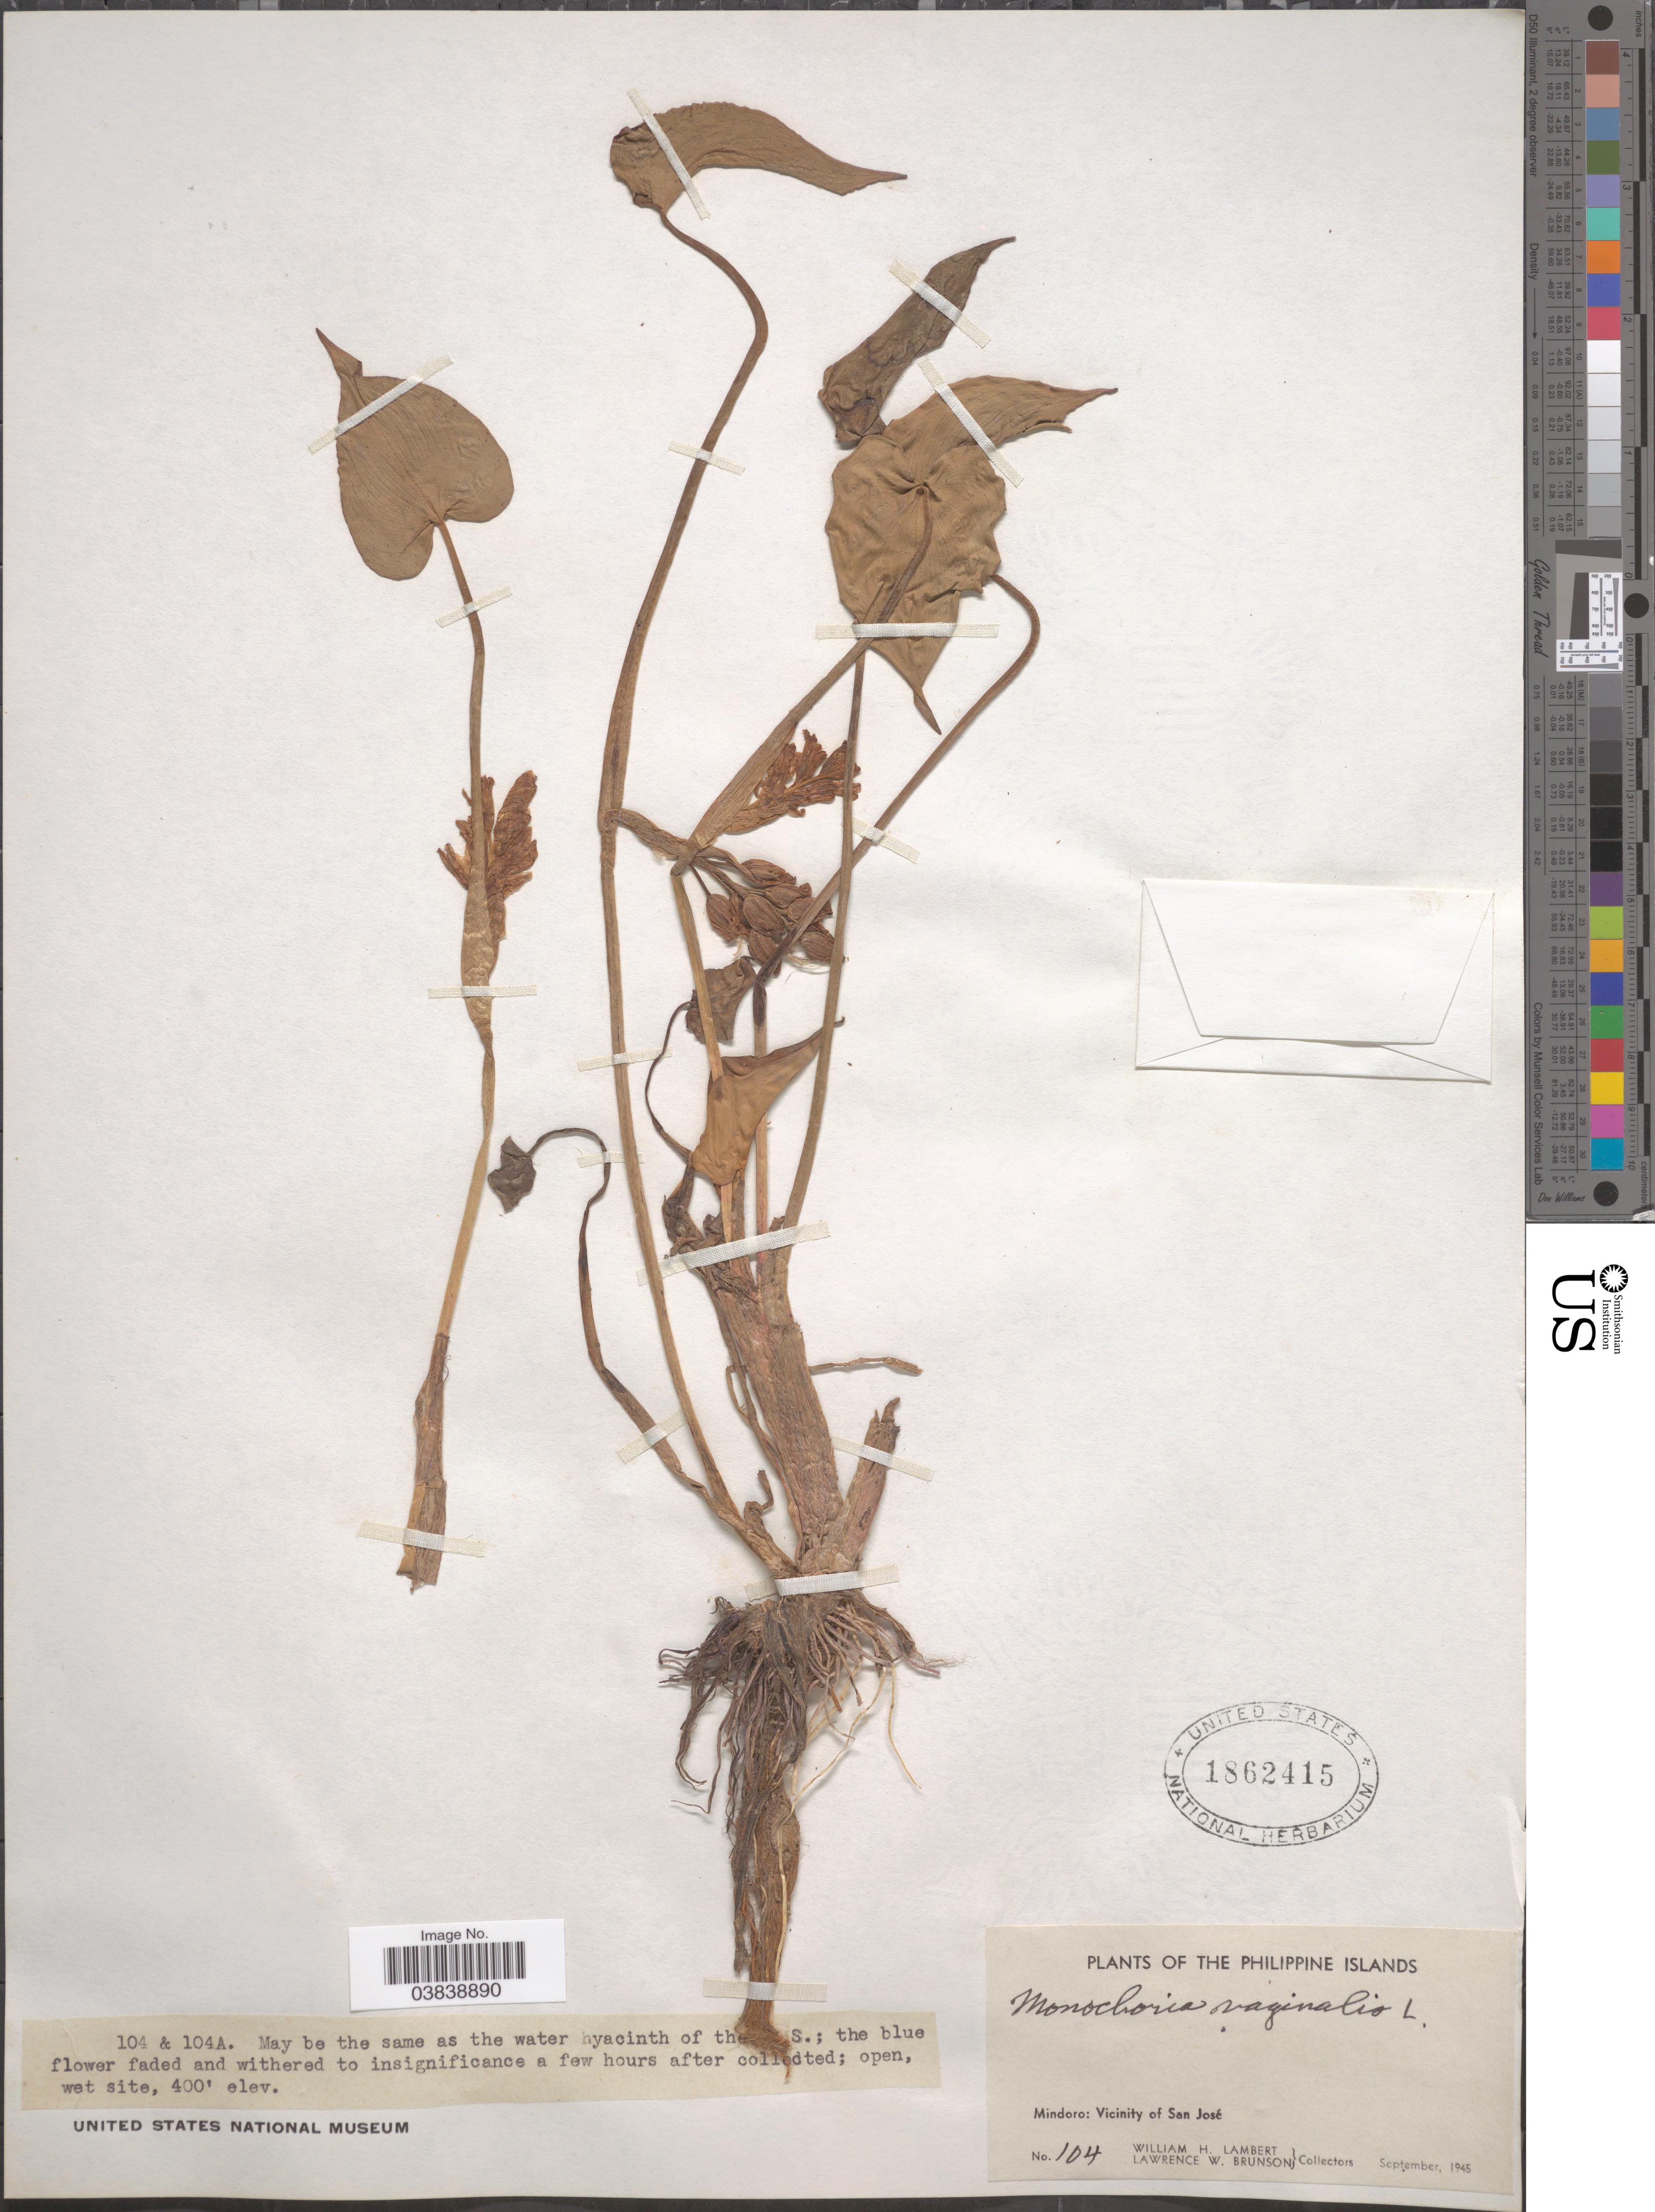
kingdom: Plantae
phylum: Tracheophyta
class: Liliopsida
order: Commelinales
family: Pontederiaceae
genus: Monochoria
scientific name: Monochoria vaginalis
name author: (Burm. f.) C. Presl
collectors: W. Lambert & L. Brunson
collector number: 104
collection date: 1945-09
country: Philippines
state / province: Mimaropa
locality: Philippine Islands. Mindoro: Vicinity of San José.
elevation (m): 122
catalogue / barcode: US 1862415